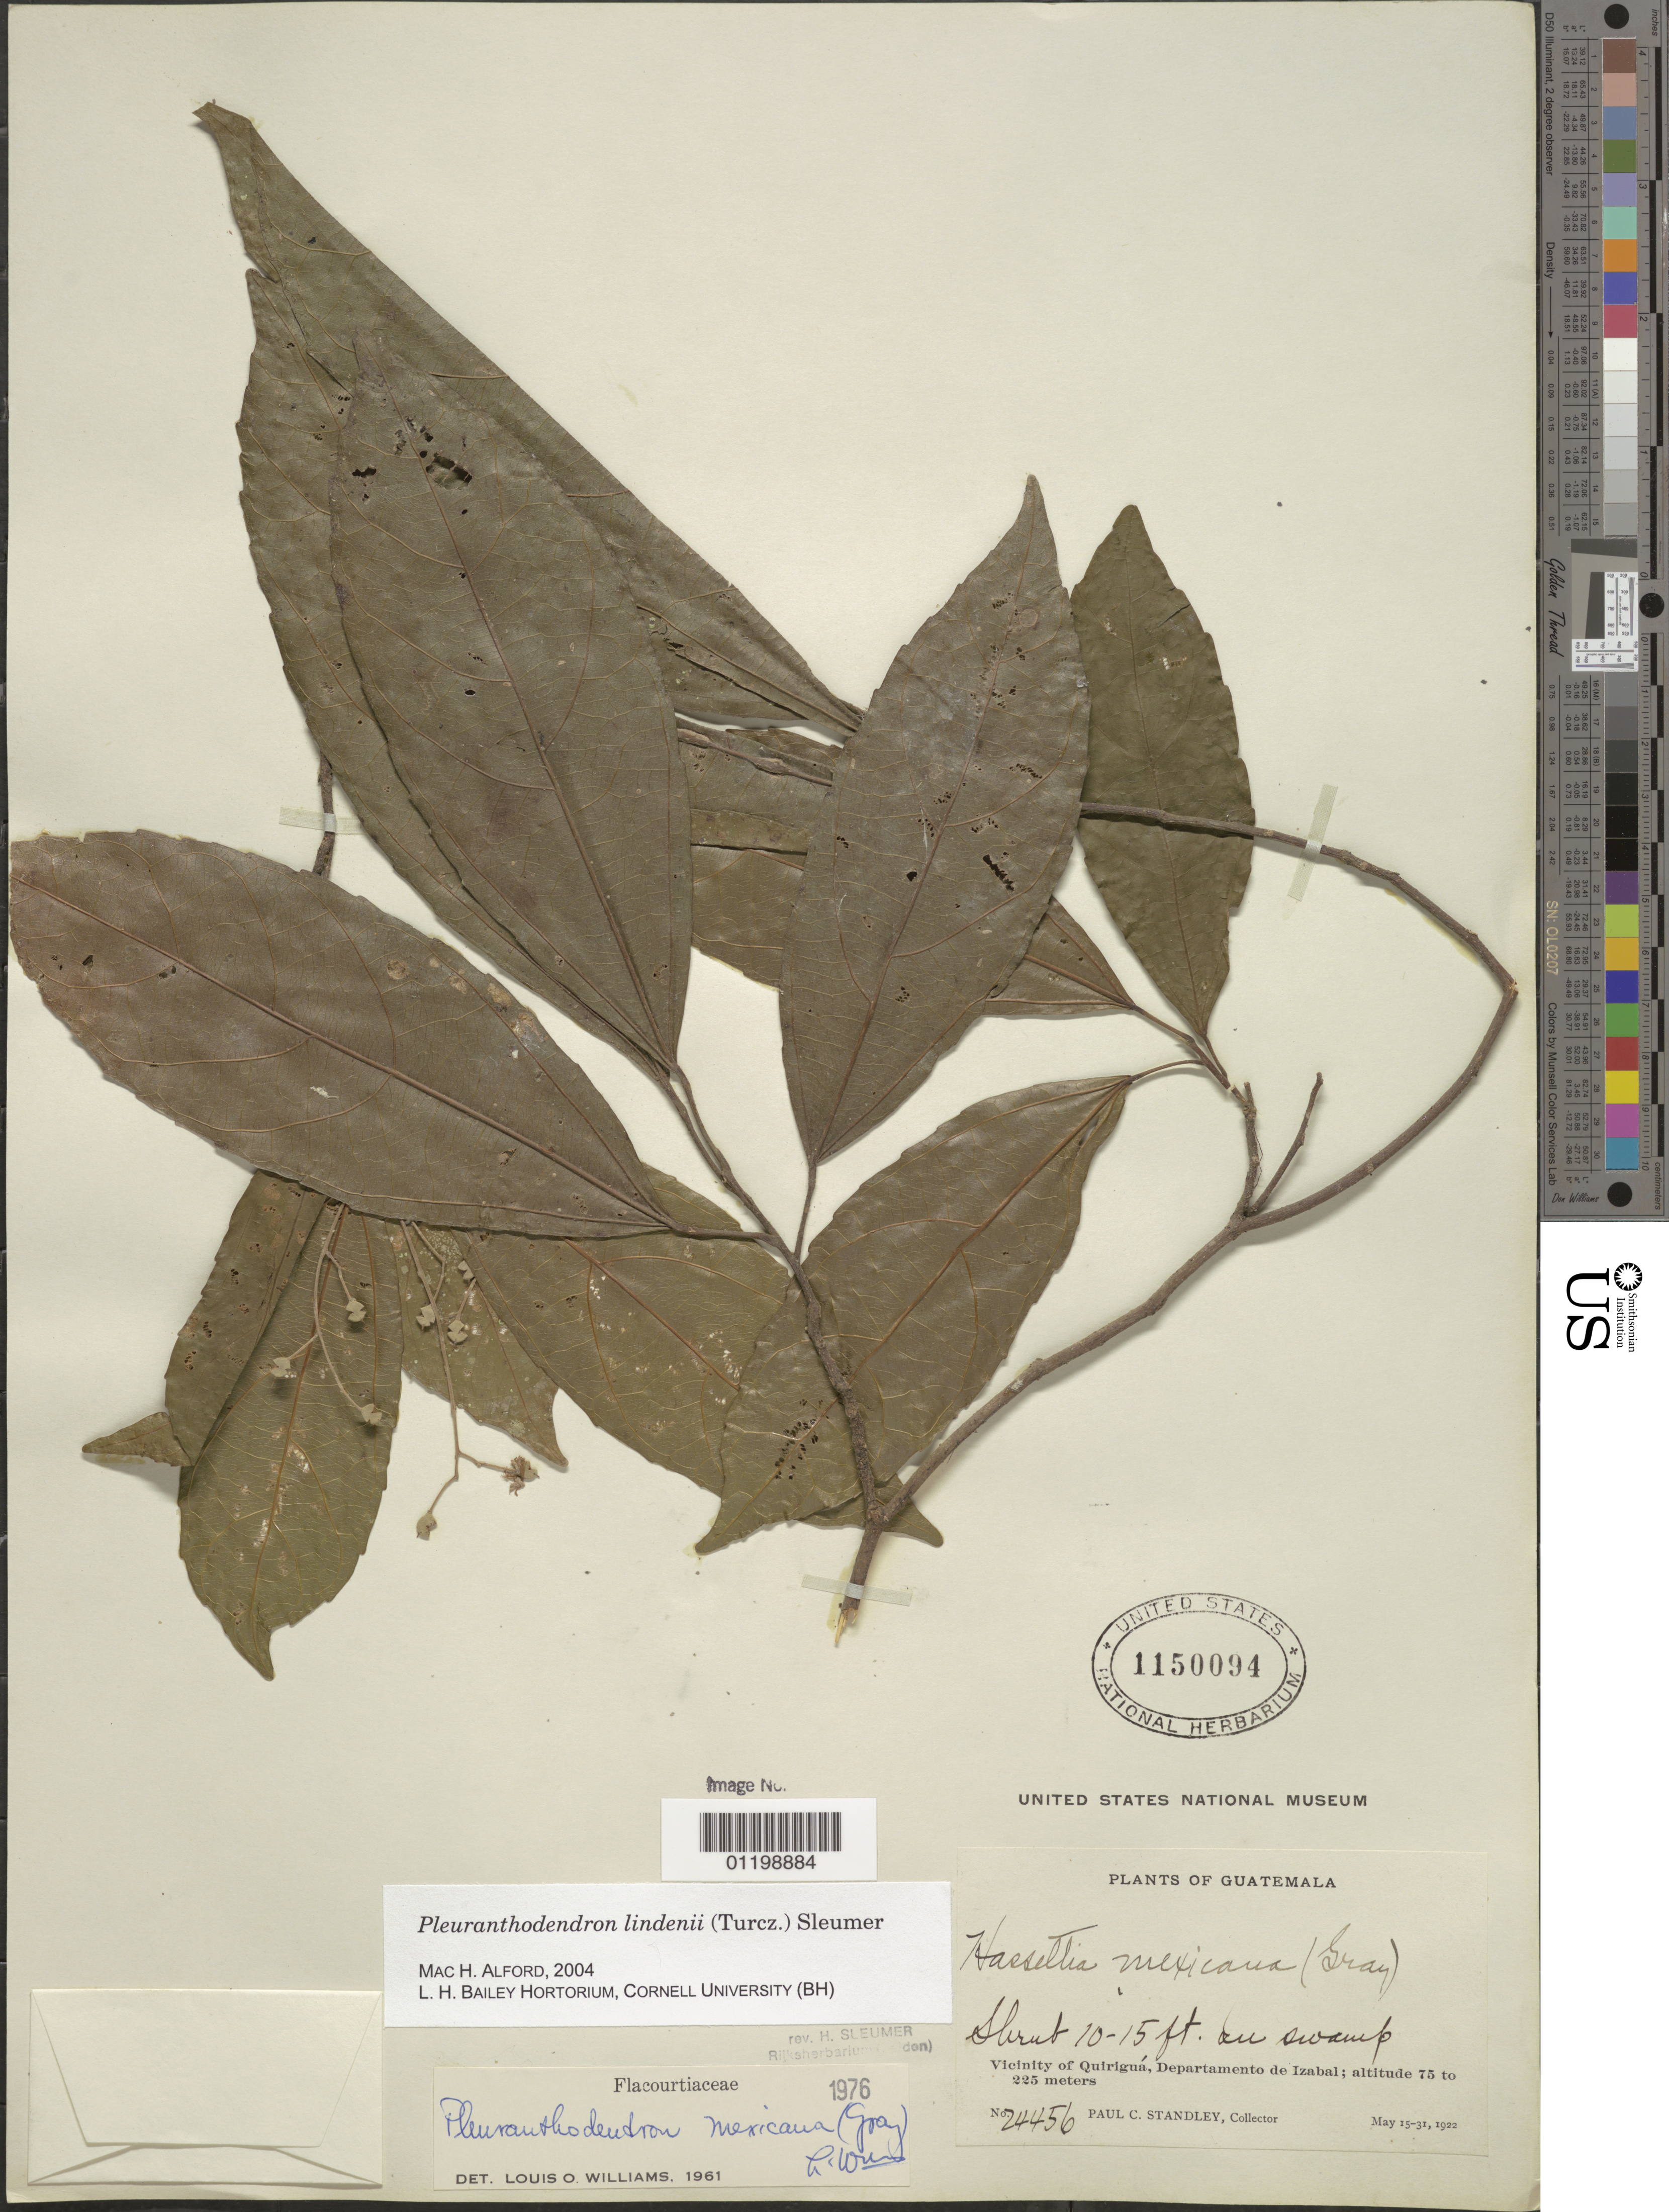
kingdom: Plantae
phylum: Tracheophyta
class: Magnoliopsida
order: Malpighiales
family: Salicaceae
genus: Pleuranthodendron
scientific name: Pleuranthodendron lindenii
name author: (Turcz.) Sleumer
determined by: Alford, Mac Haverson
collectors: P. C. Standley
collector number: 24456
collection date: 1922-05-15/1922-05-31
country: Guatemala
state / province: Izabal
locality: Vicinity of Quirigua.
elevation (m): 75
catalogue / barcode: US 1150094